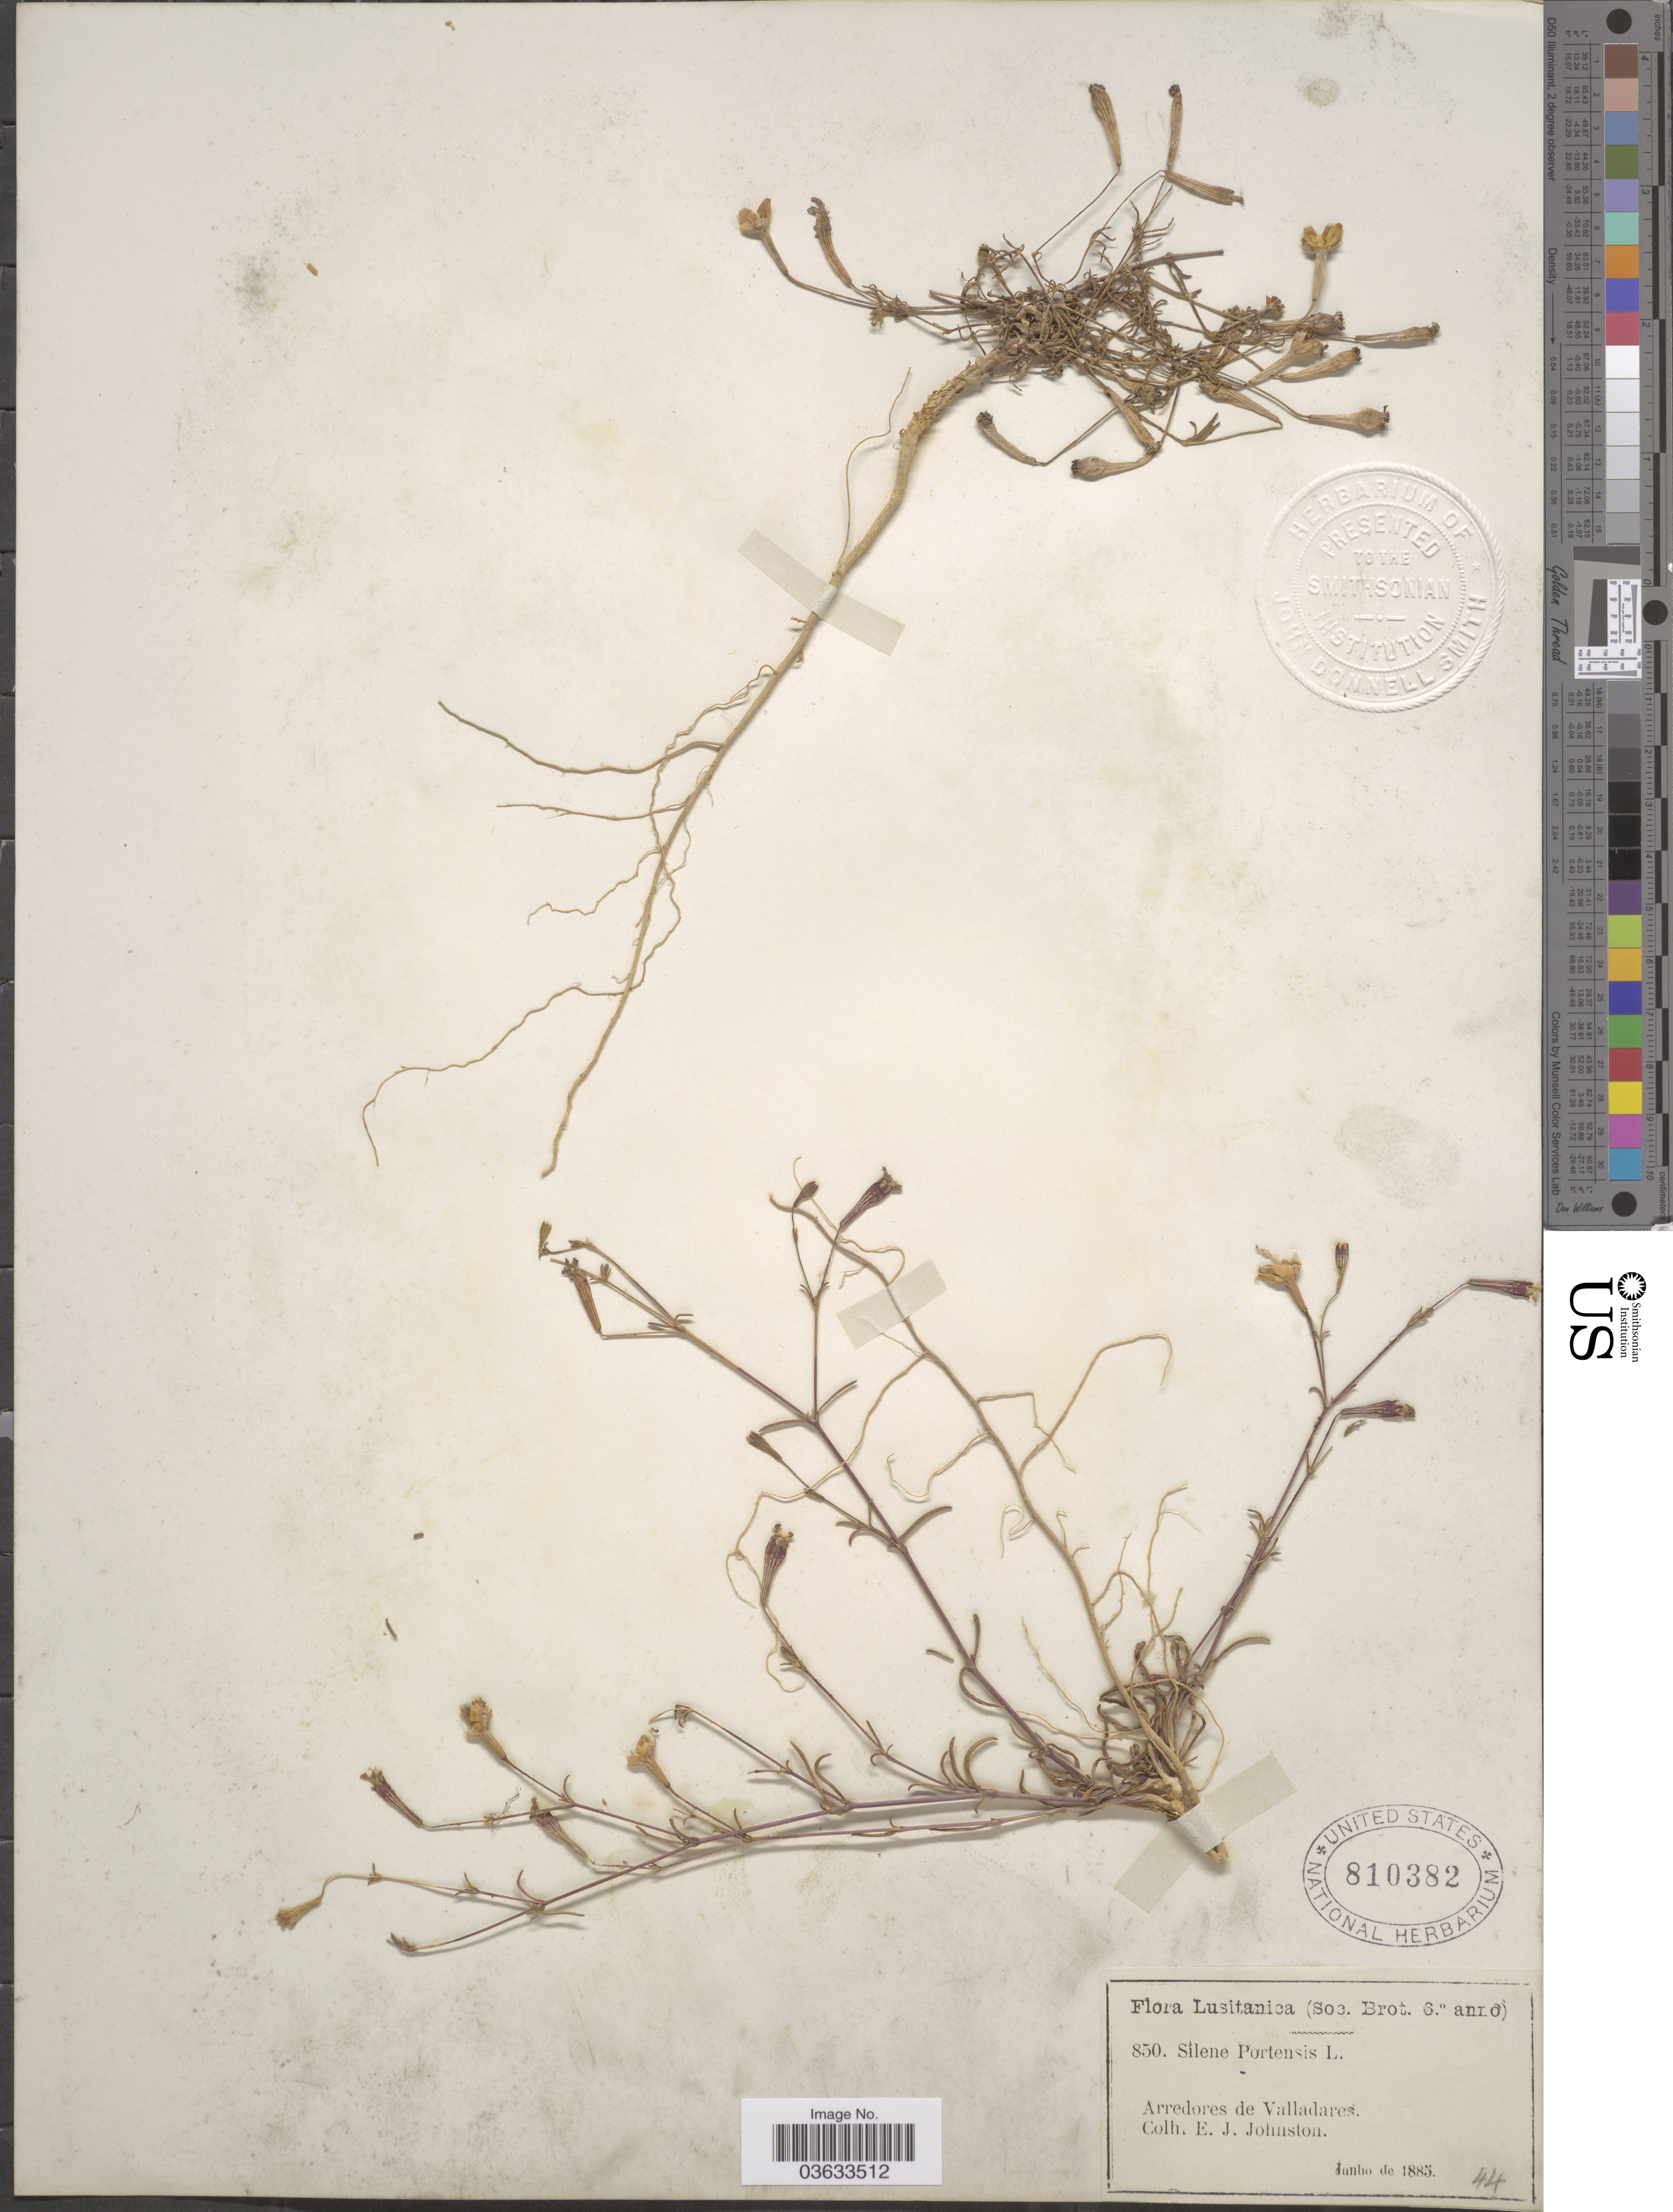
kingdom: Plantae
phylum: Tracheophyta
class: Magnoliopsida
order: Caryophyllales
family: Caryophyllaceae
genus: Silene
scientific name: Silene portensis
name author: L.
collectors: E. Johnston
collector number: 850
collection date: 1885-06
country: Portugal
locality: Lusitanica. Arredores de Valladares.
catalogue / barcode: US 810382